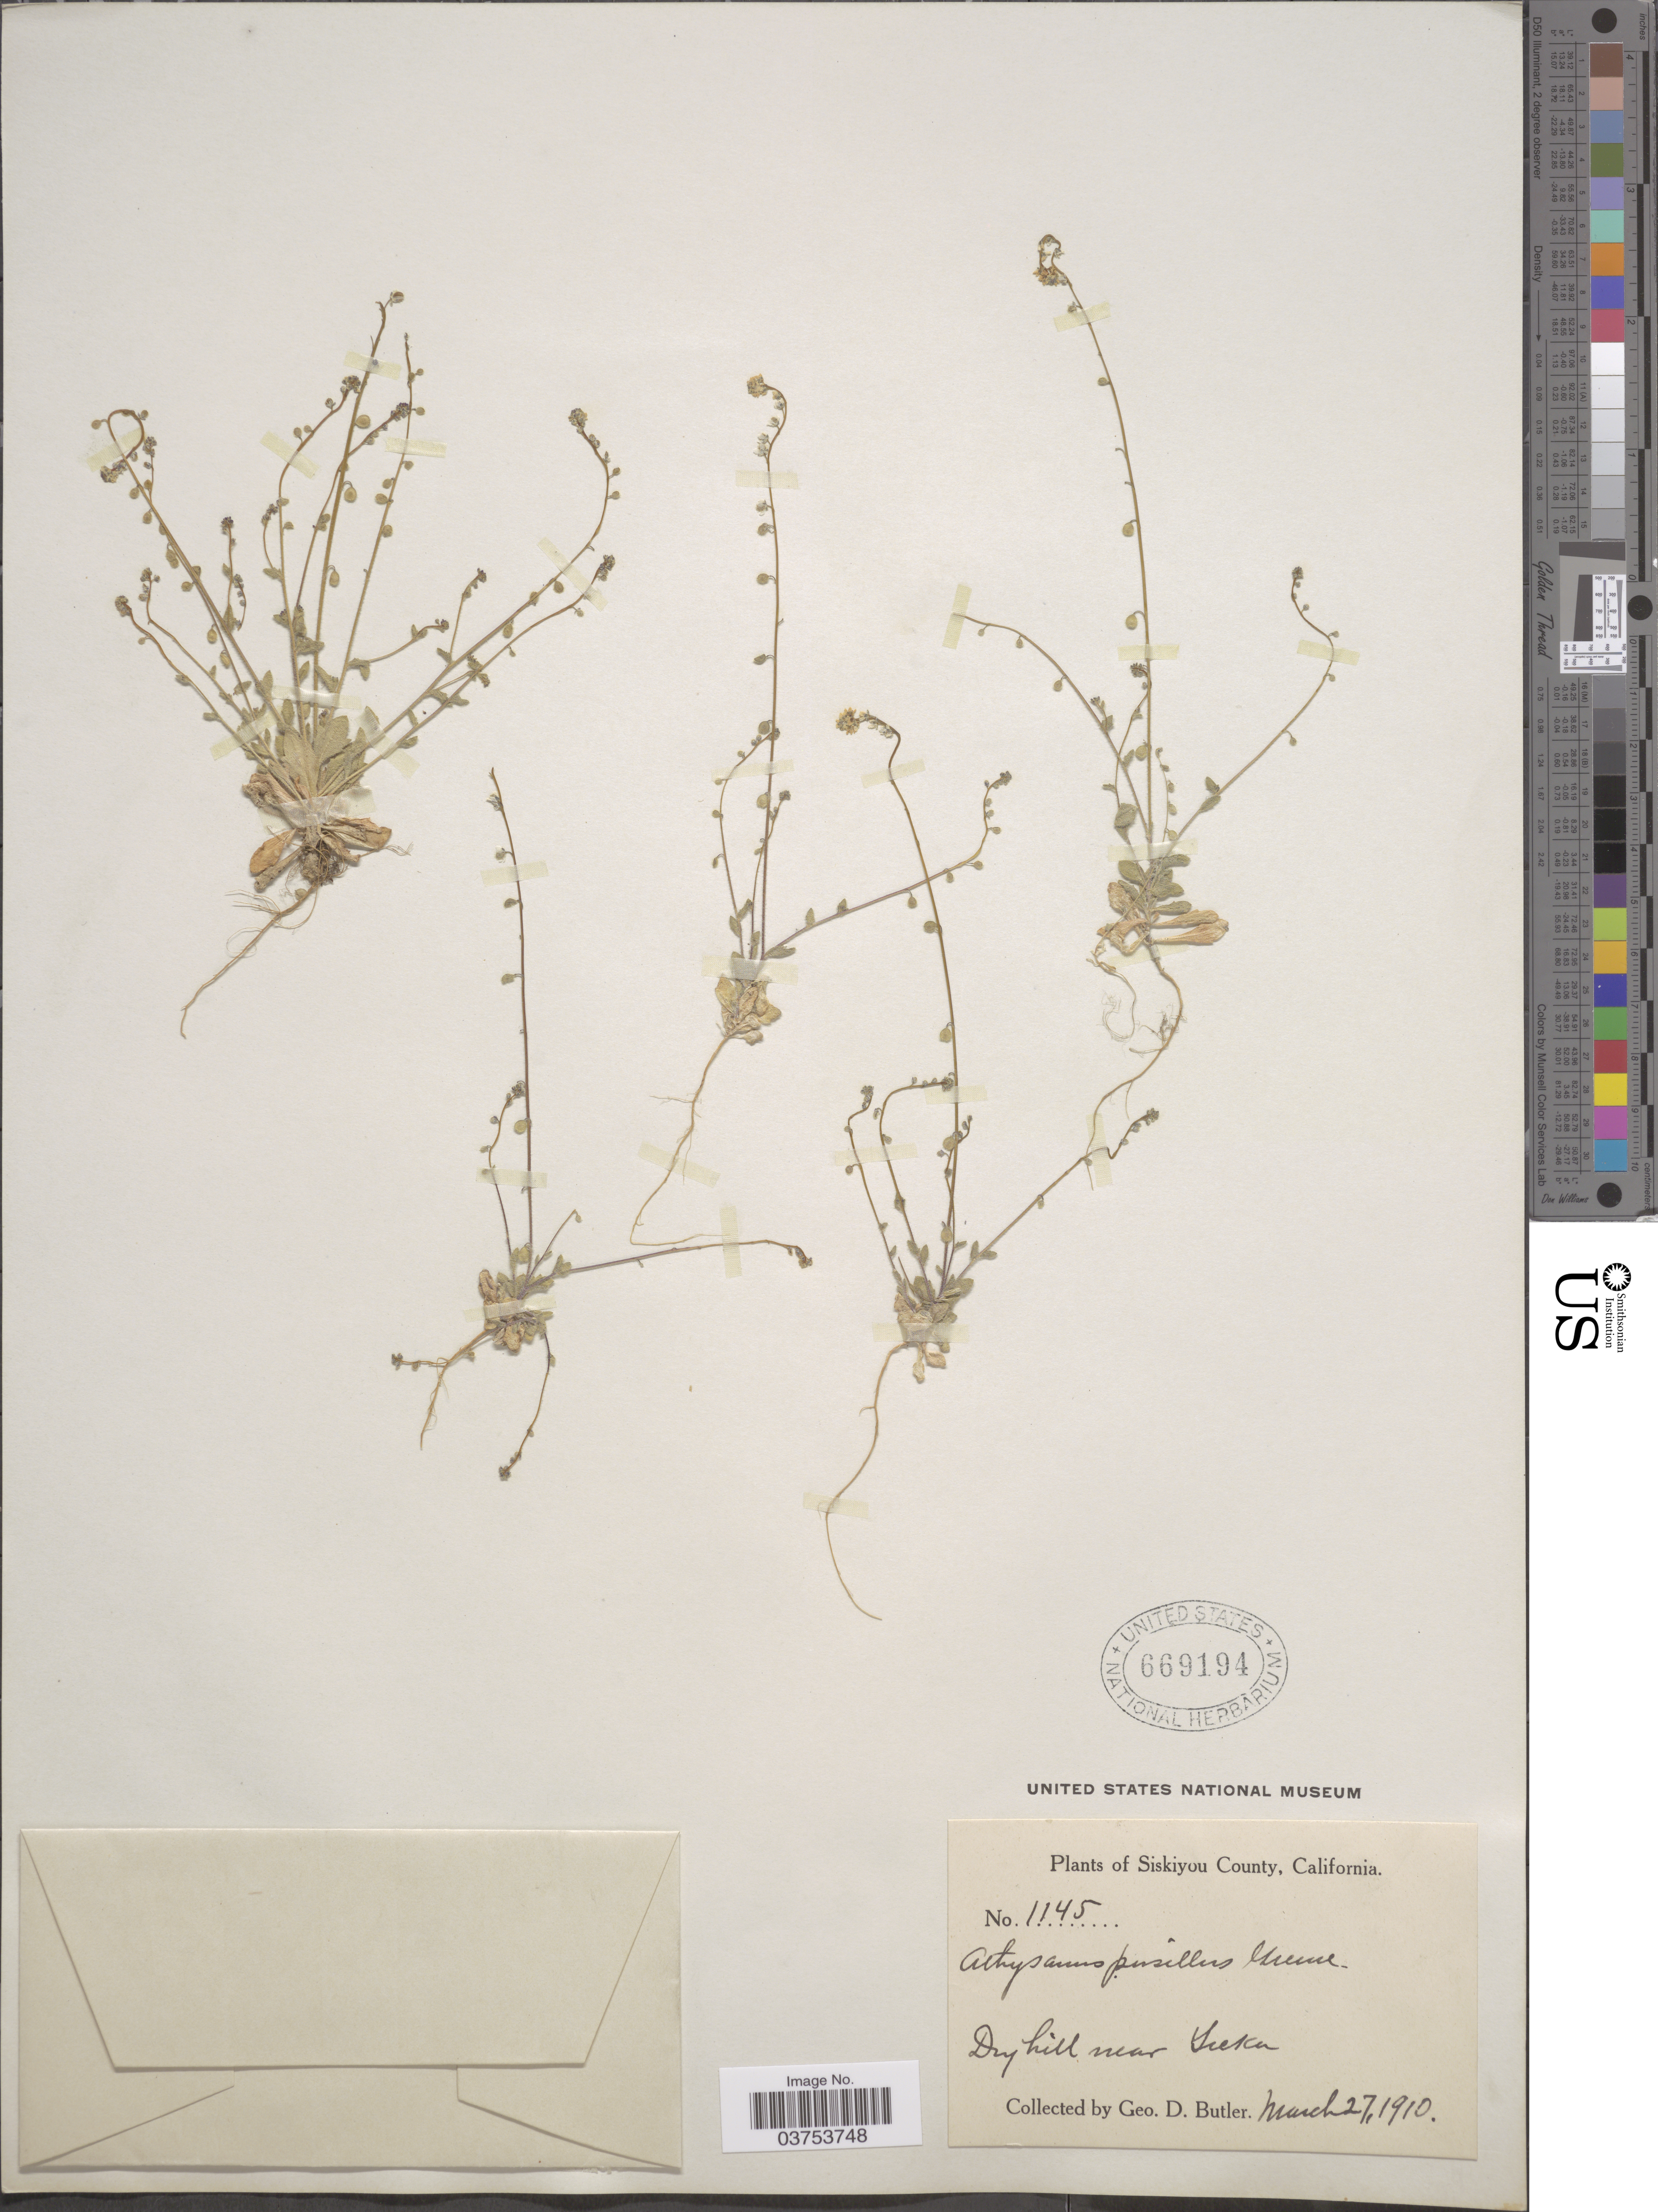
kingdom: Plantae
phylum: Tracheophyta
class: Magnoliopsida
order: Brassicales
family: Brassicaceae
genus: Athysanus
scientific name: Athysanus pusillus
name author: (Hook.) Greene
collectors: G. D. Butler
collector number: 1145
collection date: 1910-03-27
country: United States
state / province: California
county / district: Siskiyou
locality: Siskiyou County. Dry hill near Yreka.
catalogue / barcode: US 669194